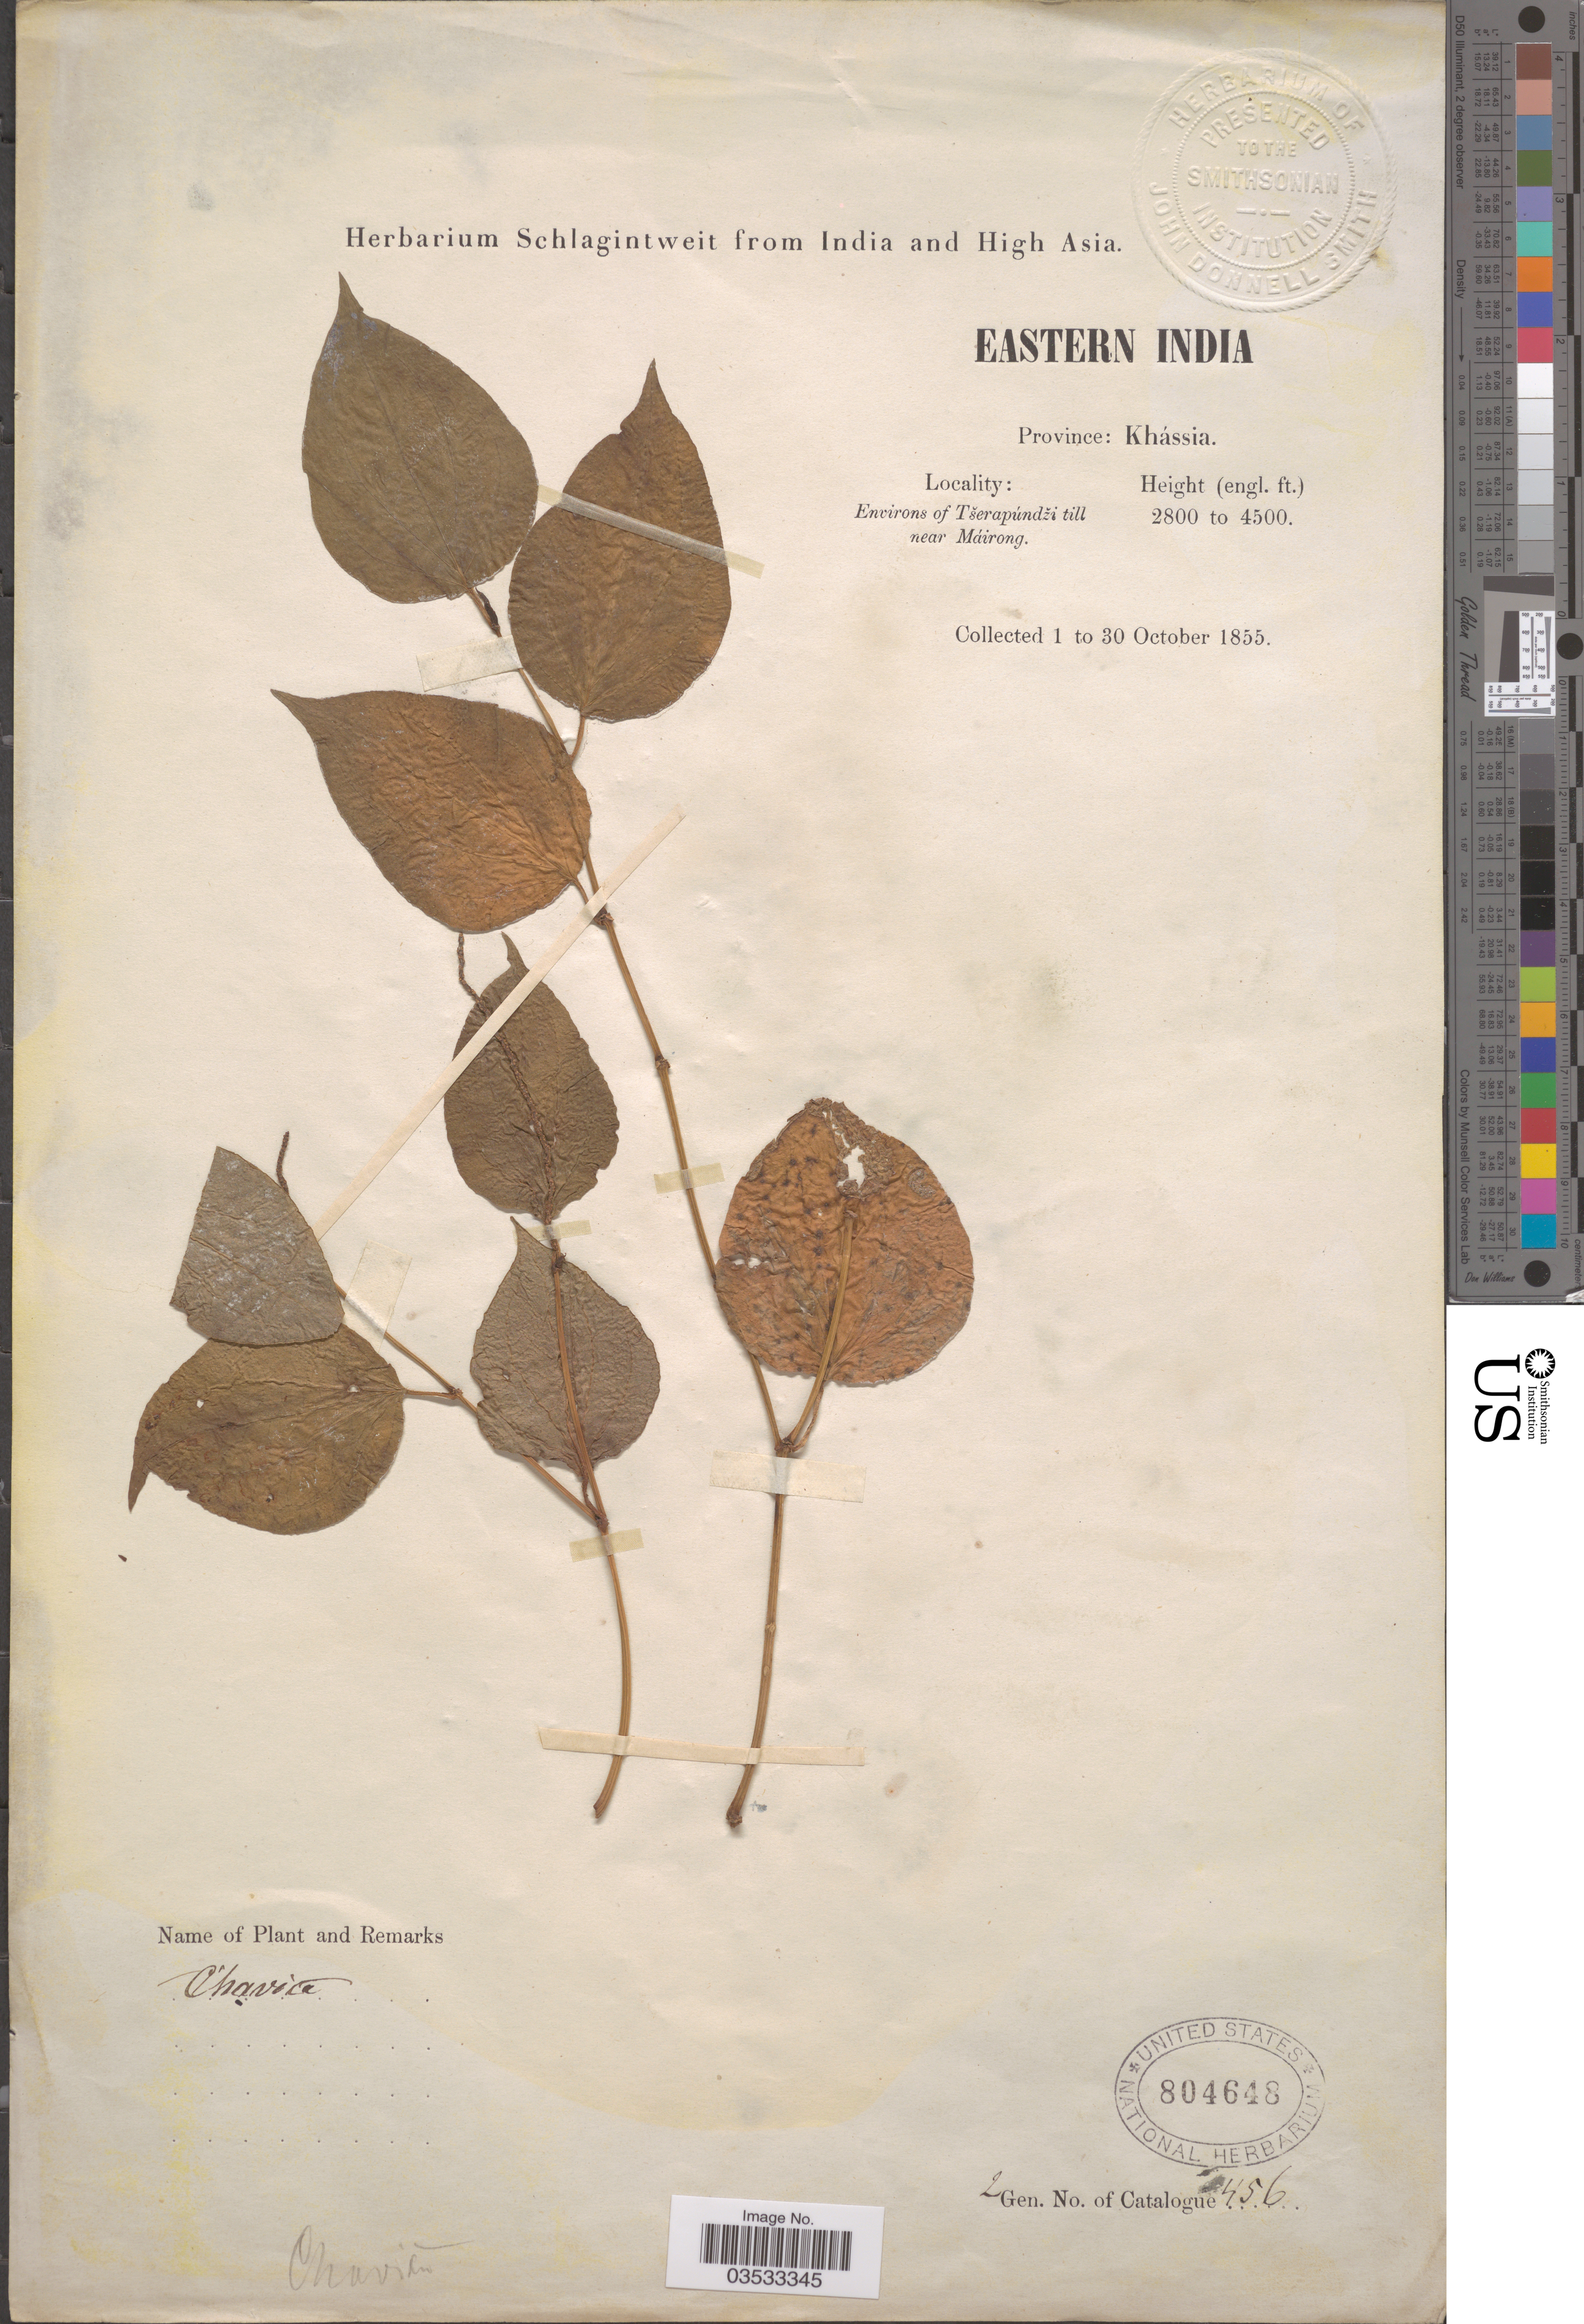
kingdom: Plantae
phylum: Tracheophyta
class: Magnoliopsida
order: Piperales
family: Piperaceae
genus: Piper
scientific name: Piper austrocaledonicum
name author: C. DC.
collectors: ex herb. Schlagintweit from India and High Asia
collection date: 1855-10-01/1855-10-30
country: India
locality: Eastern India. Province: Khássia. Environs of Tšrapúdži till near Máirong.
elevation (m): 853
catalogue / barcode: US 804648